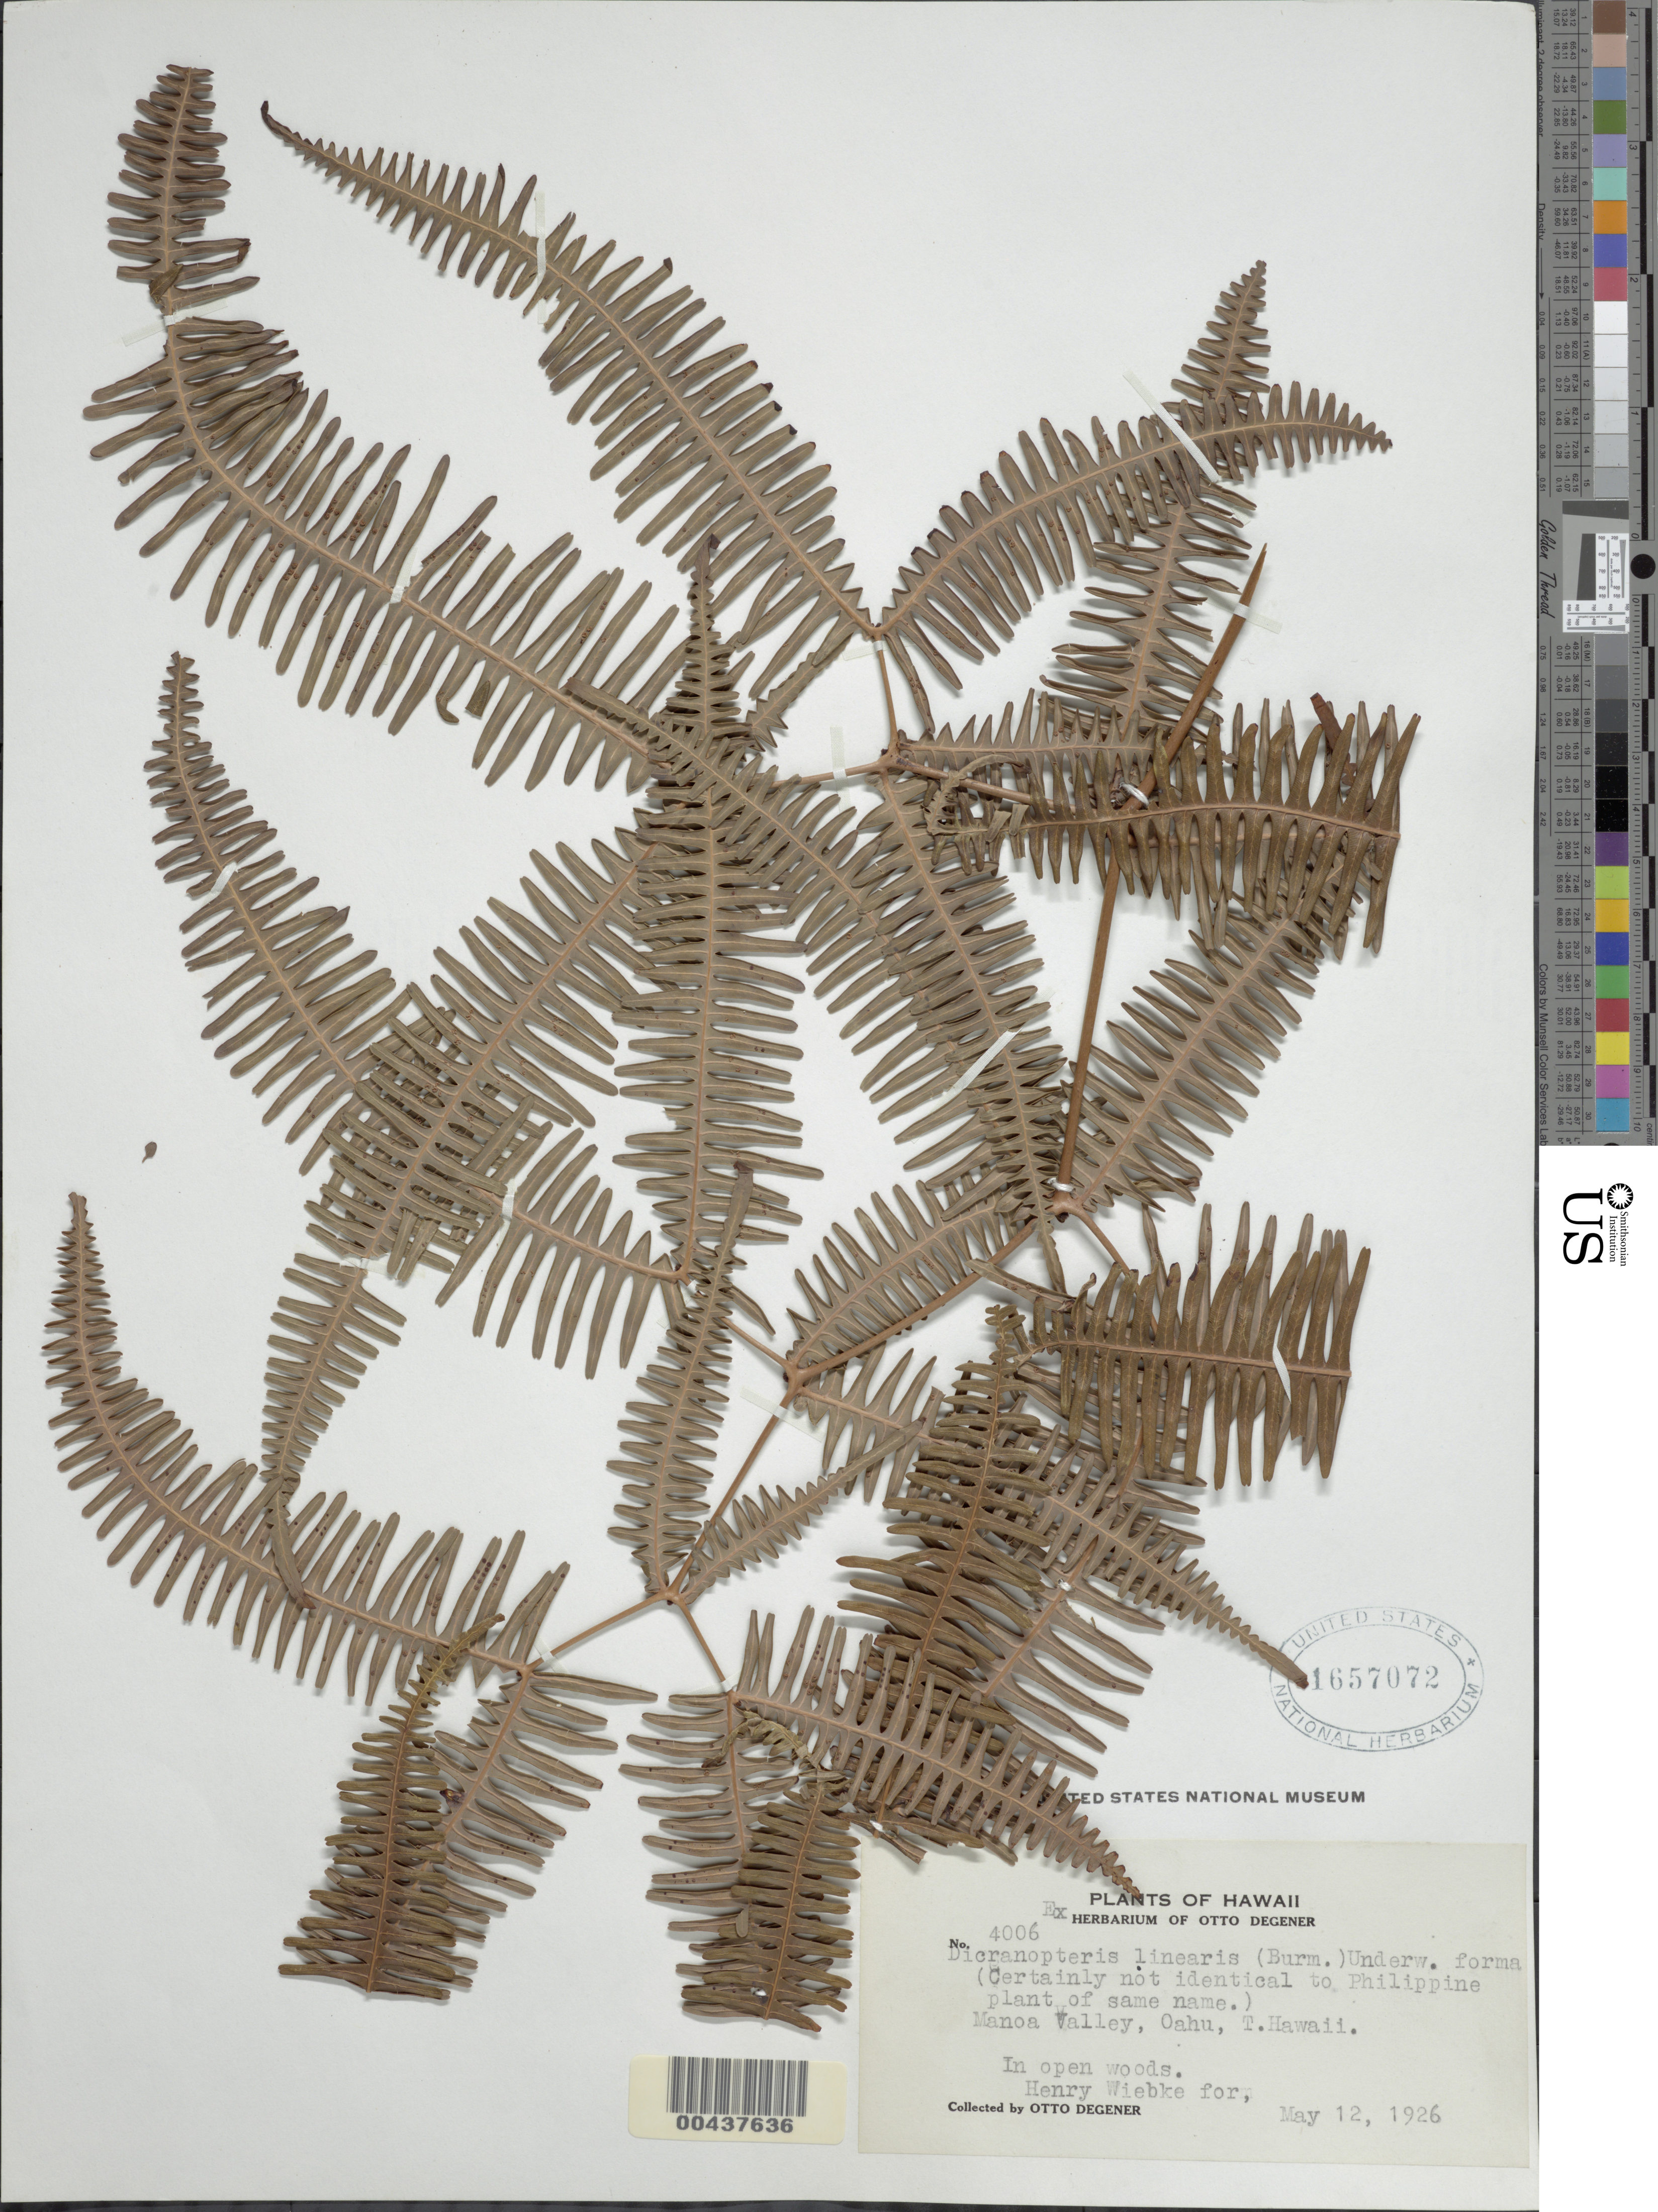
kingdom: Plantae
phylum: Tracheophyta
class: Polypodiopsida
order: Gleicheniales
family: Gleicheniaceae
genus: Dicranopteris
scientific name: Dicranopteris linearis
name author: (Burm. f.) Underw.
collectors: H. Wiebke & O. Degener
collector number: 4006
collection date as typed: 12 May 1926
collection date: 1926-05-12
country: United States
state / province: Hawaii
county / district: Honolulu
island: Oahu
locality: Manoa Valley, Oahu, T.Hawaii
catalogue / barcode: US 1657072